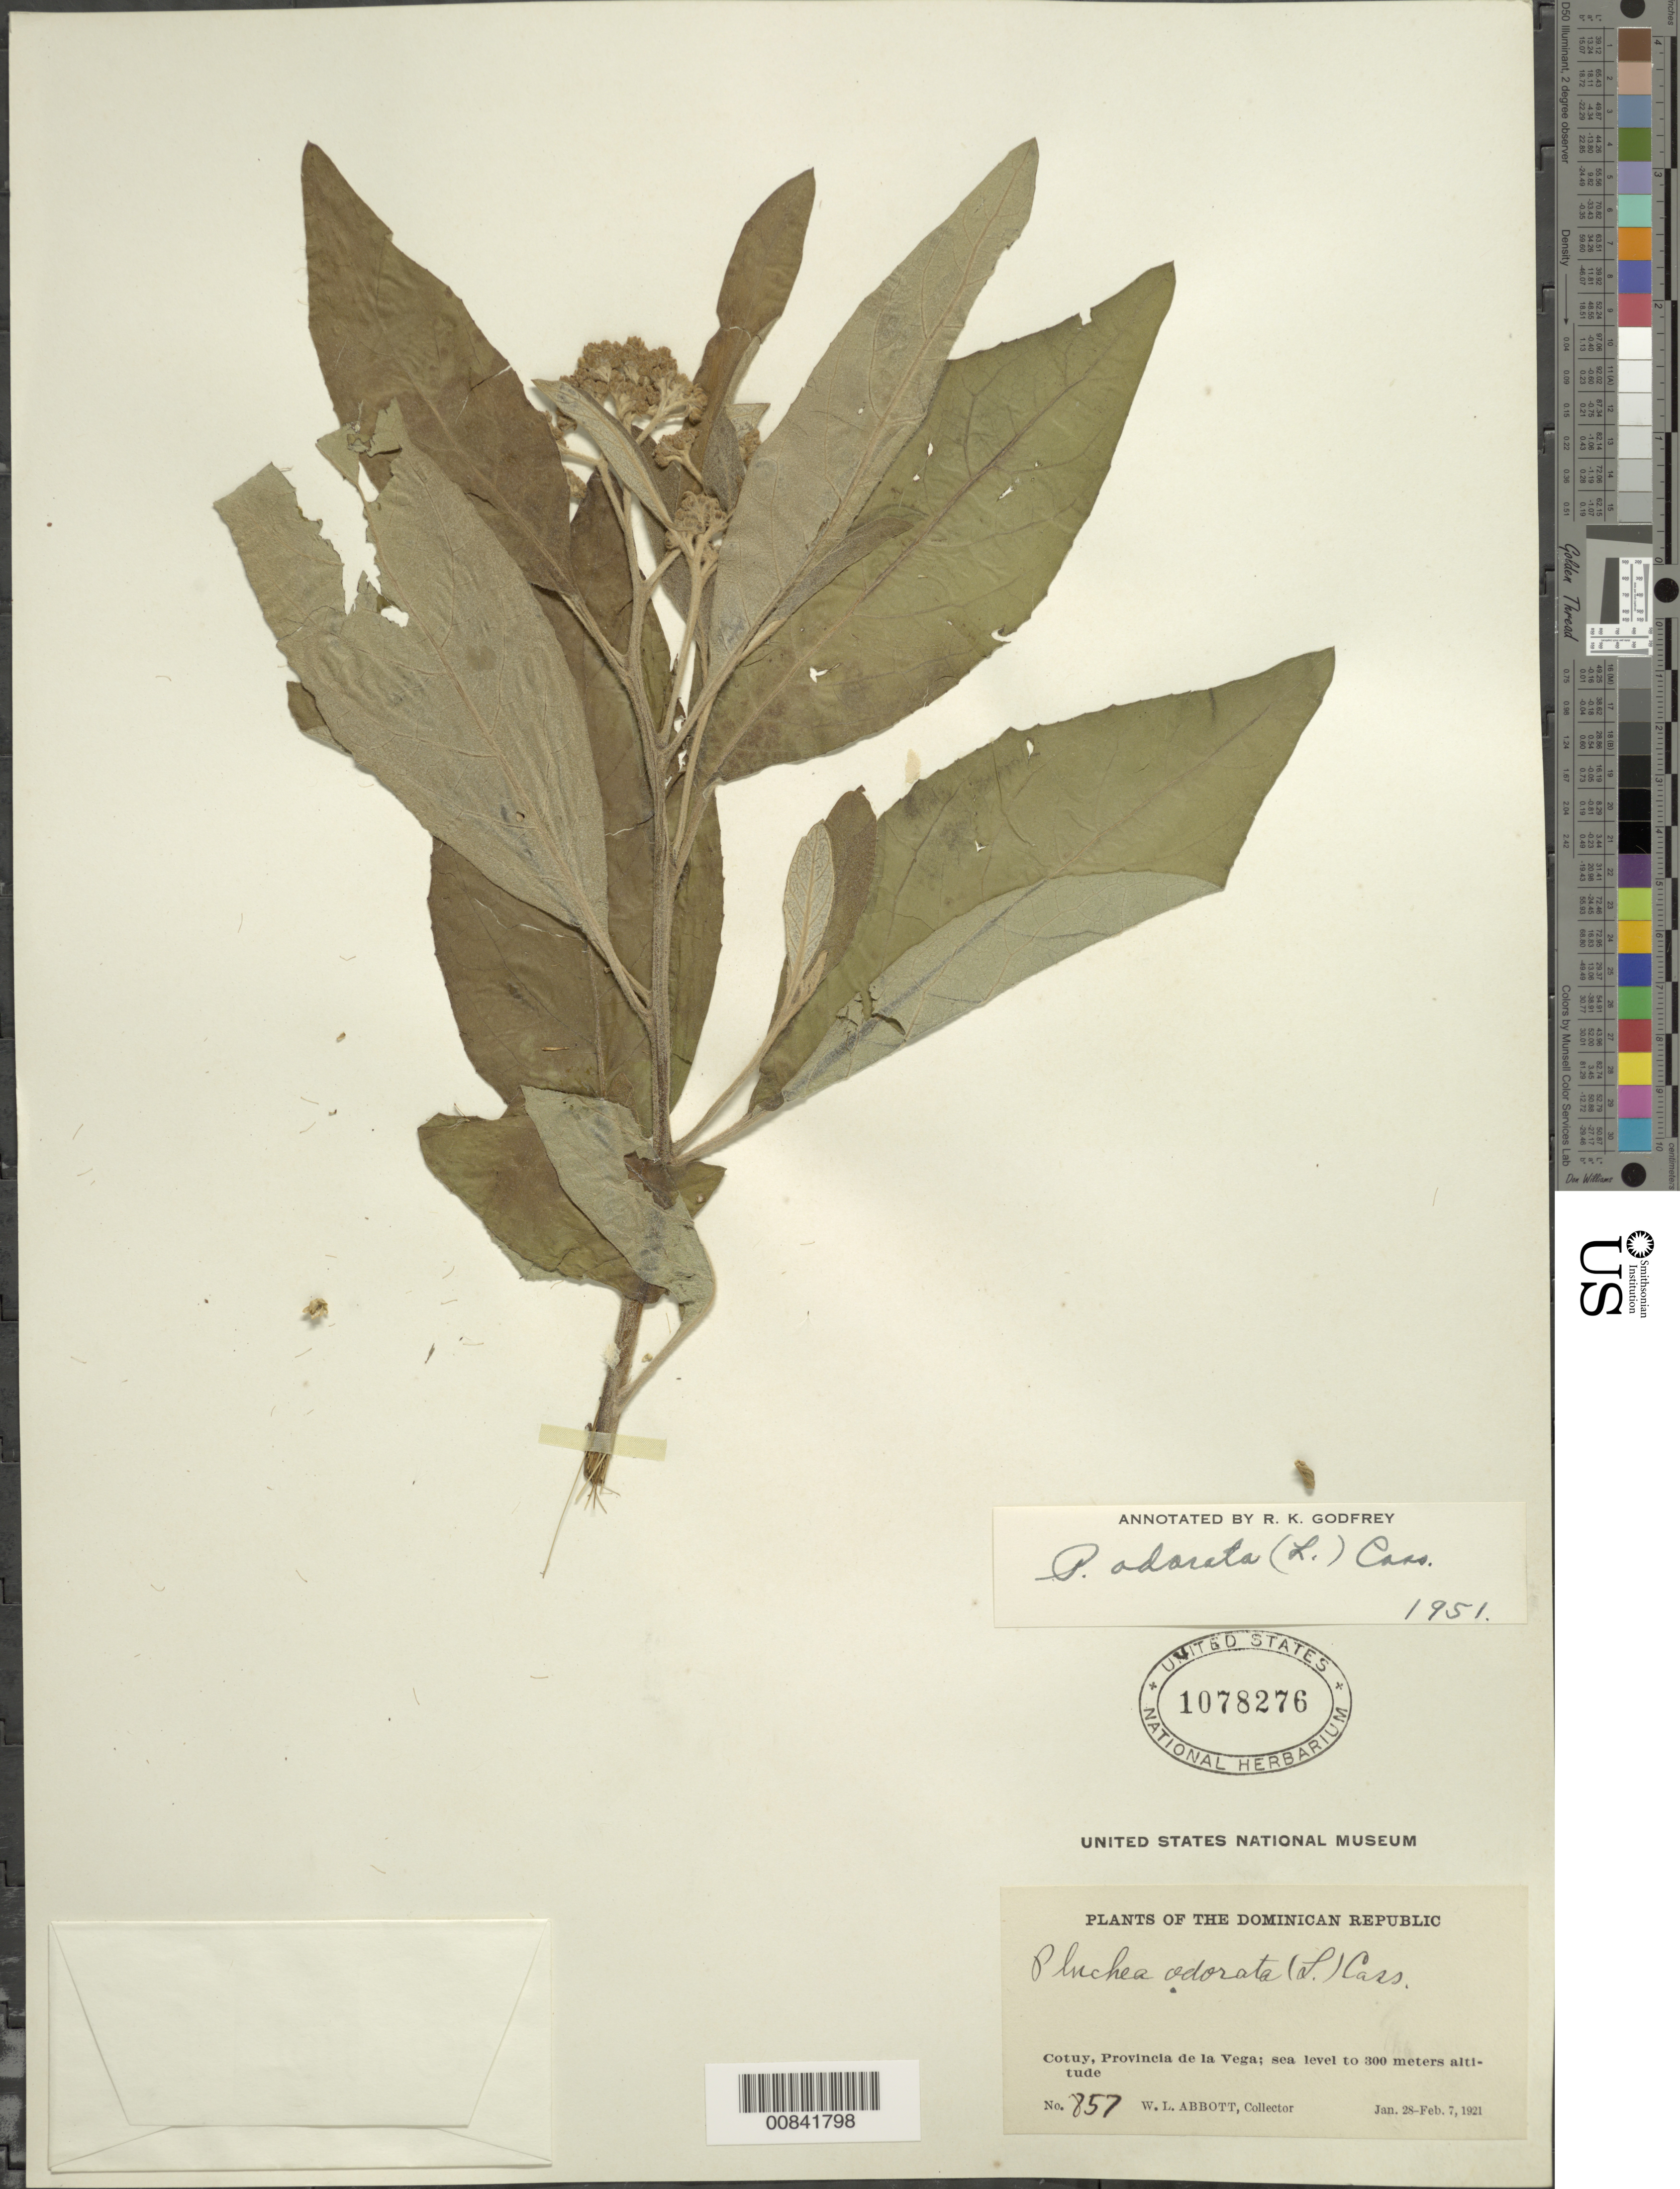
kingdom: Plantae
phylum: Tracheophyta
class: Magnoliopsida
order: Asterales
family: Asteraceae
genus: Pluchea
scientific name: Pluchea carolinensis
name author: (Jacq.) D. Don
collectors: W. L. Abbott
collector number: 857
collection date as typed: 28 Jan 1921 to 07 Feb 1921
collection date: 1921-01-28/1921-02-07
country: Dominican Republic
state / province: La Vega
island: Hispaniola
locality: Cotuy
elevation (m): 0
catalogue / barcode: US 1078276